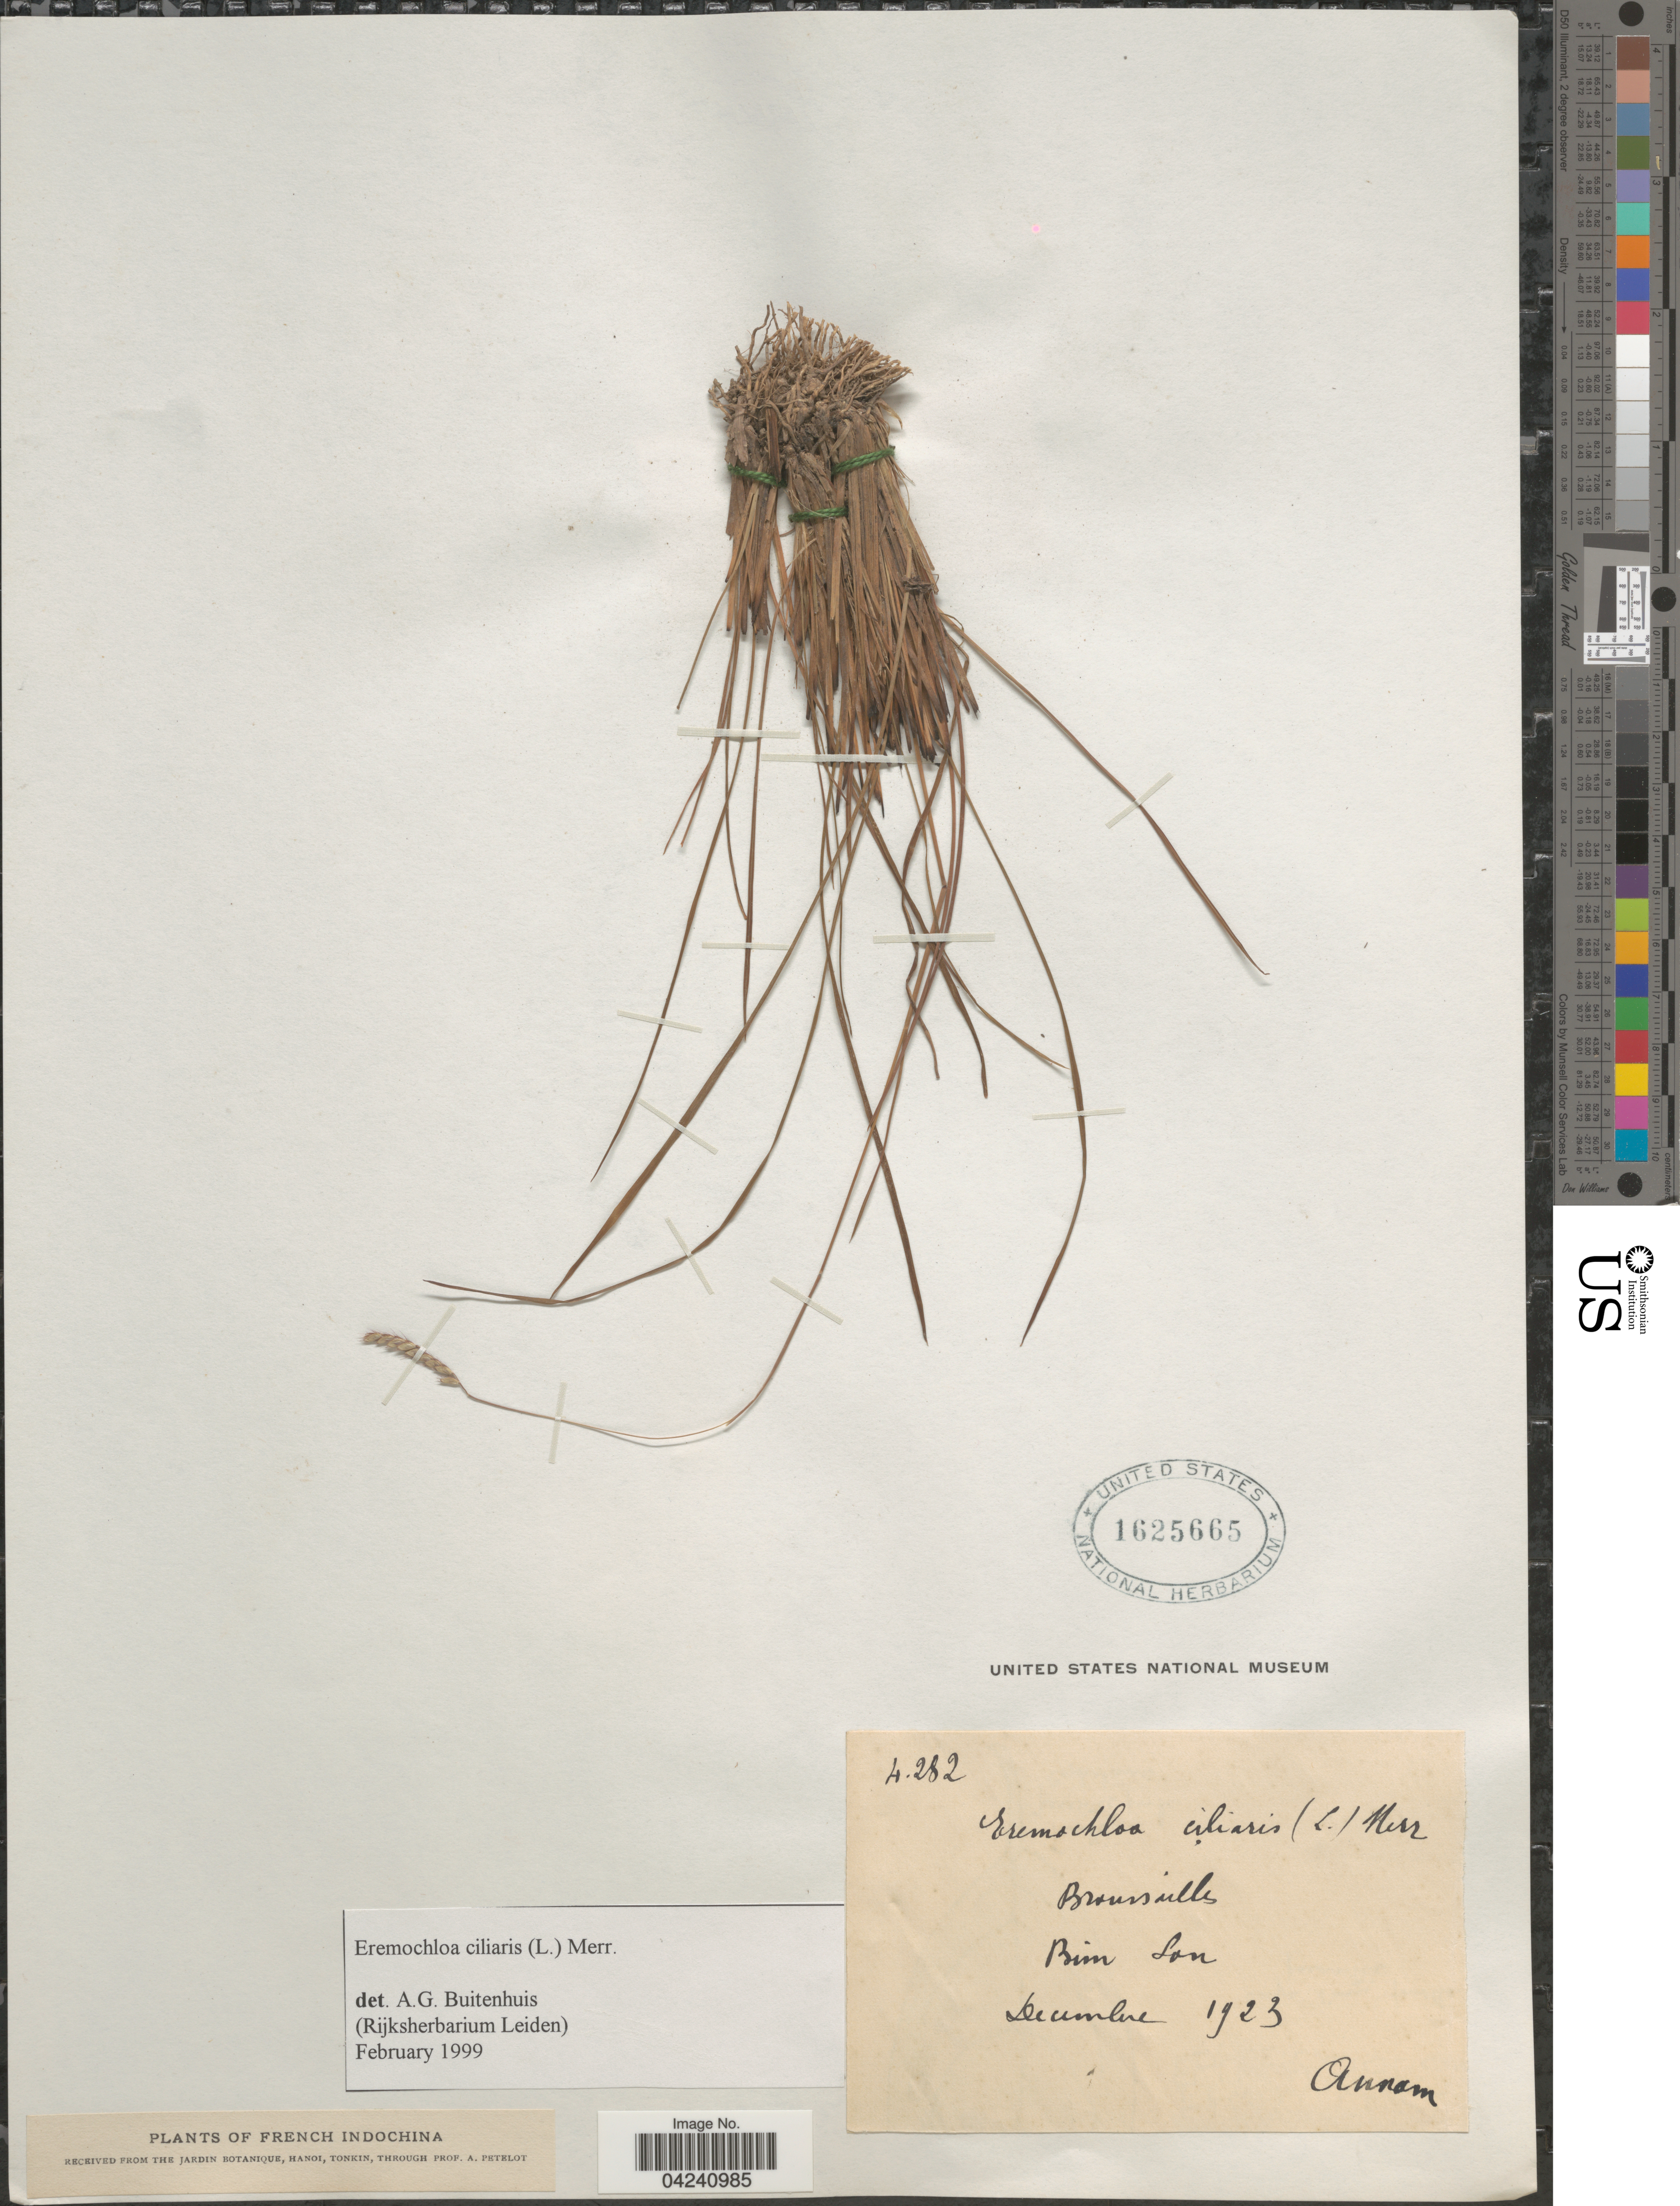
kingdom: Plantae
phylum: Tracheophyta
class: Liliopsida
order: Poales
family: Poaceae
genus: Eremochloa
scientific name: Eremochloa ciliaris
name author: (L.) Merr.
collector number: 4282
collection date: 1923-12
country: Vietnam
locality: Broussailles. Bim Son. Annam.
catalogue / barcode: US 1625665